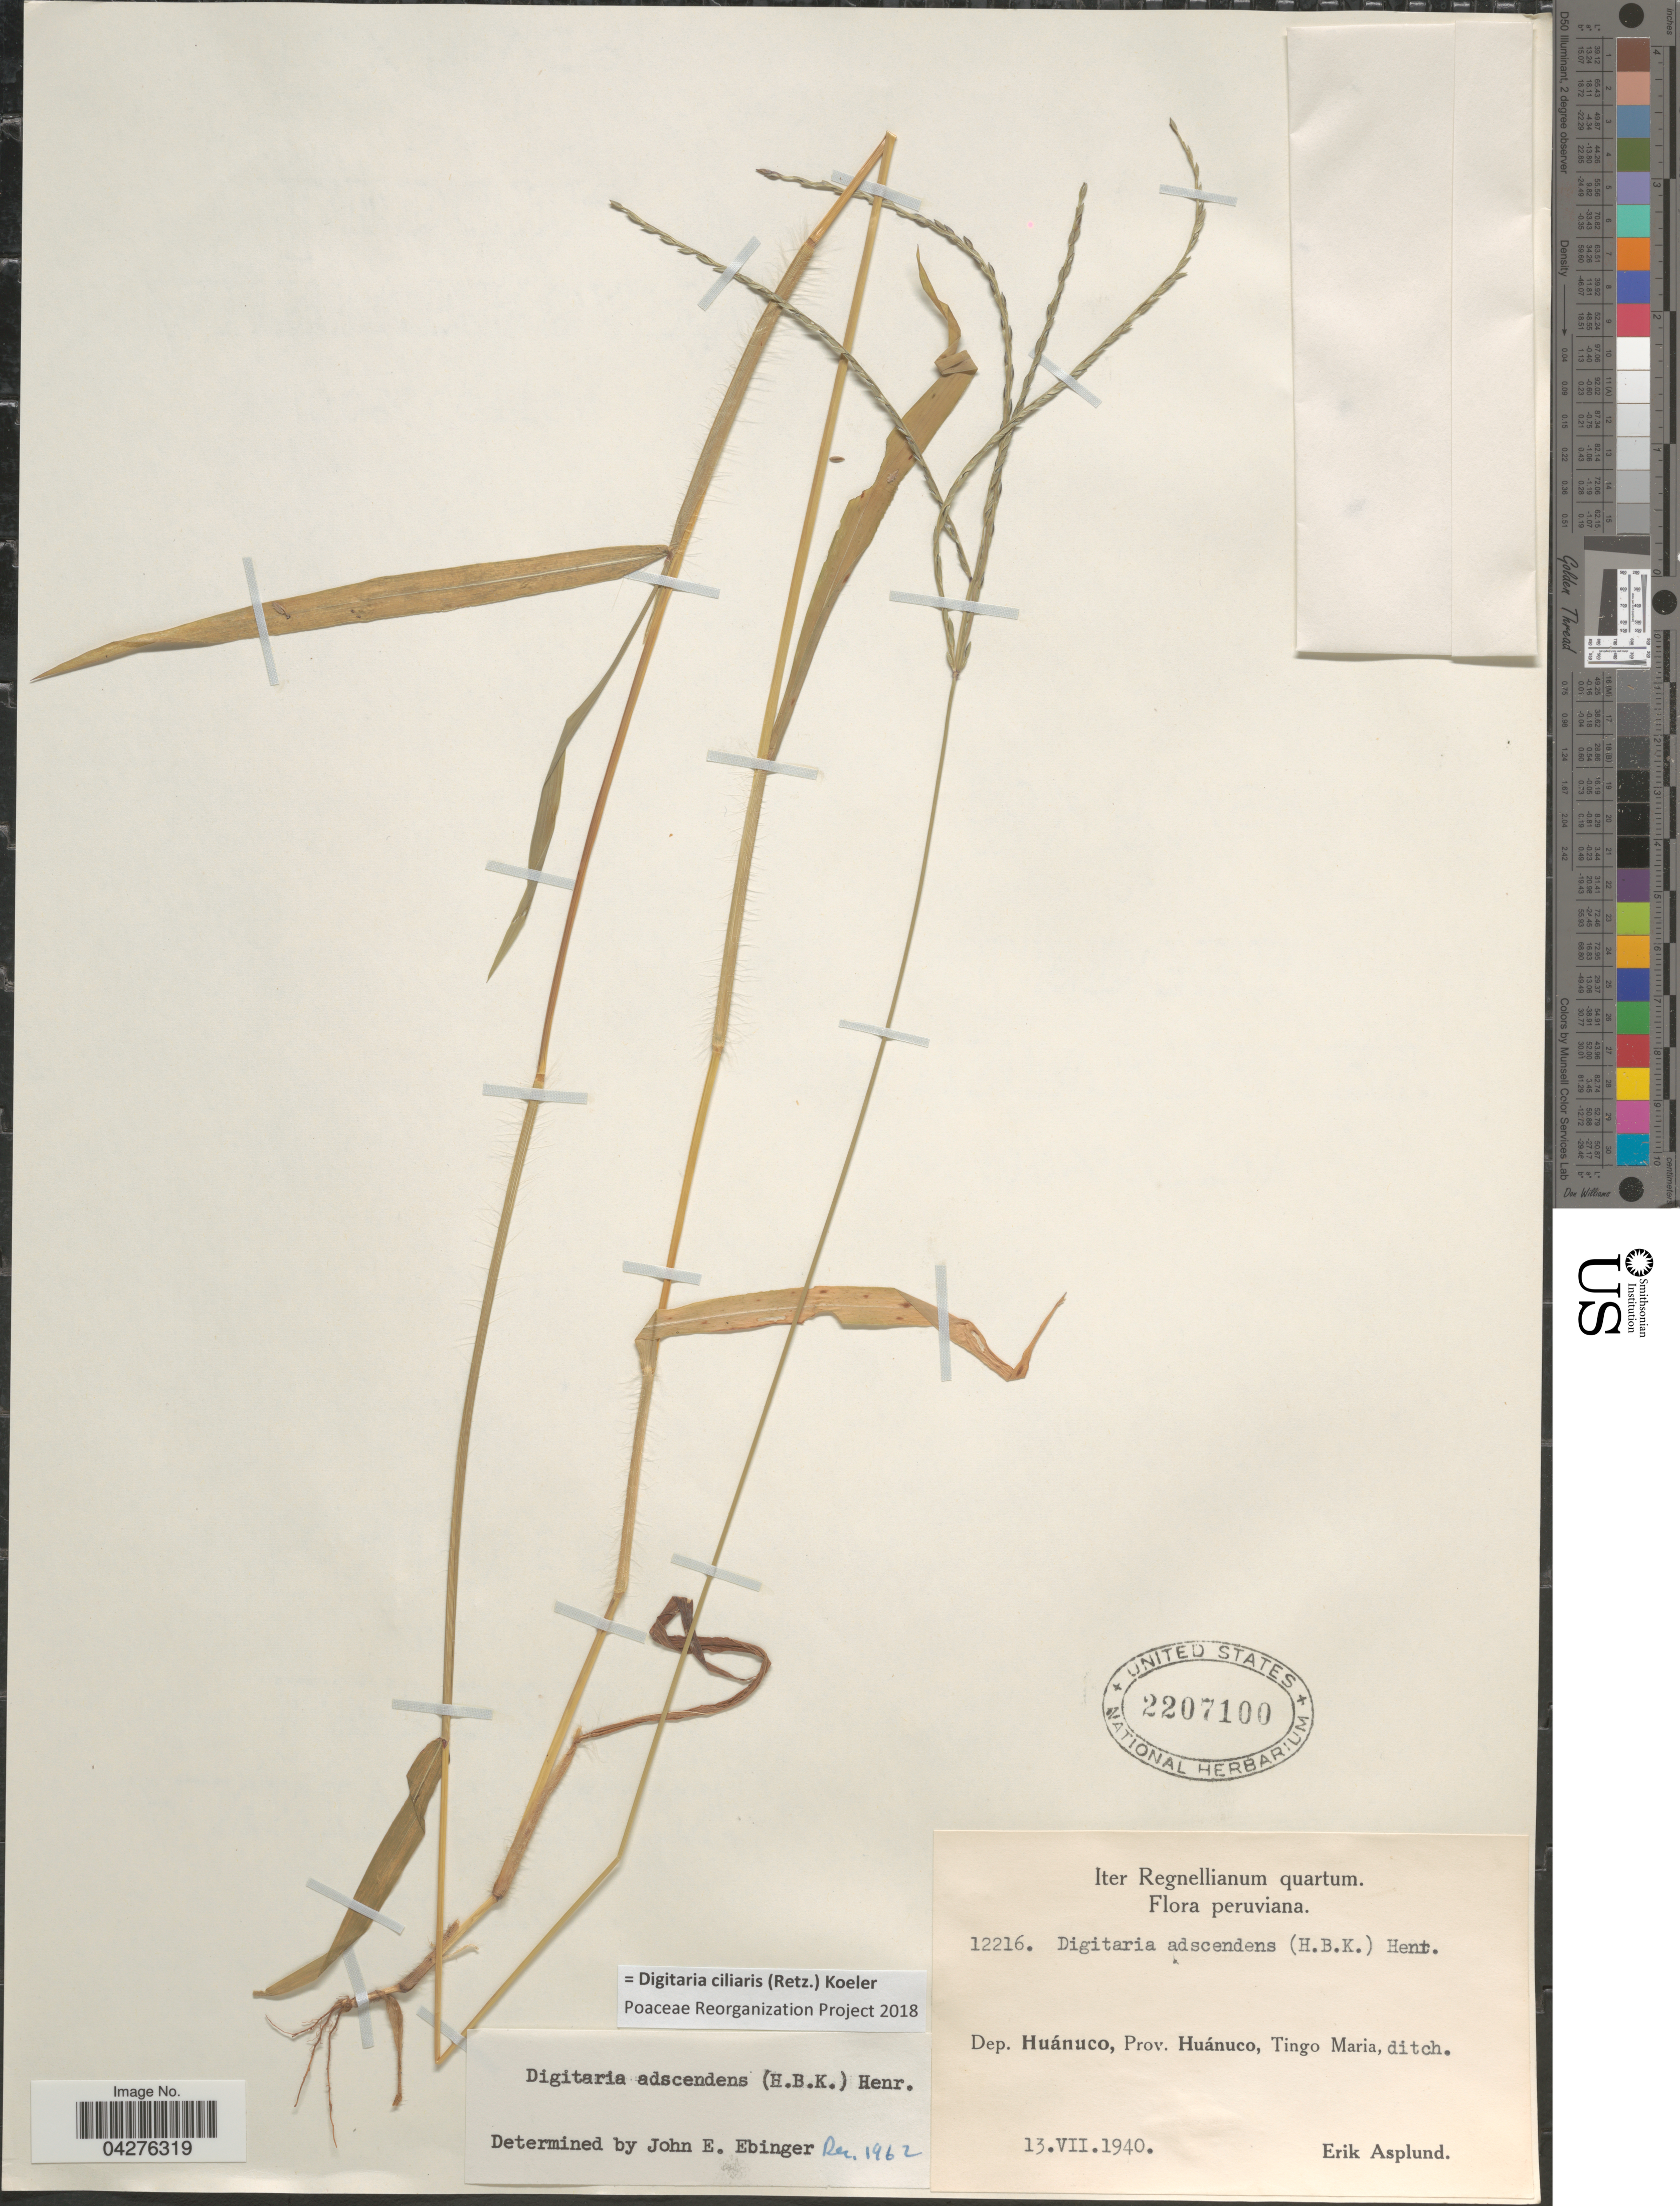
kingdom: Plantae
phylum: Tracheophyta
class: Liliopsida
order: Poales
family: Poaceae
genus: Digitaria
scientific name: Digitaria ciliaris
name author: (Retz.) Koeler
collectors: E. Asplund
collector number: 12216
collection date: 1940-07-13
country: Peru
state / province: Huánuco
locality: Iter Regnellianum quartum. Dep. Huánuco, Prov. Huánuco, Tingo Maria, ditch.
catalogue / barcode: US 2207100